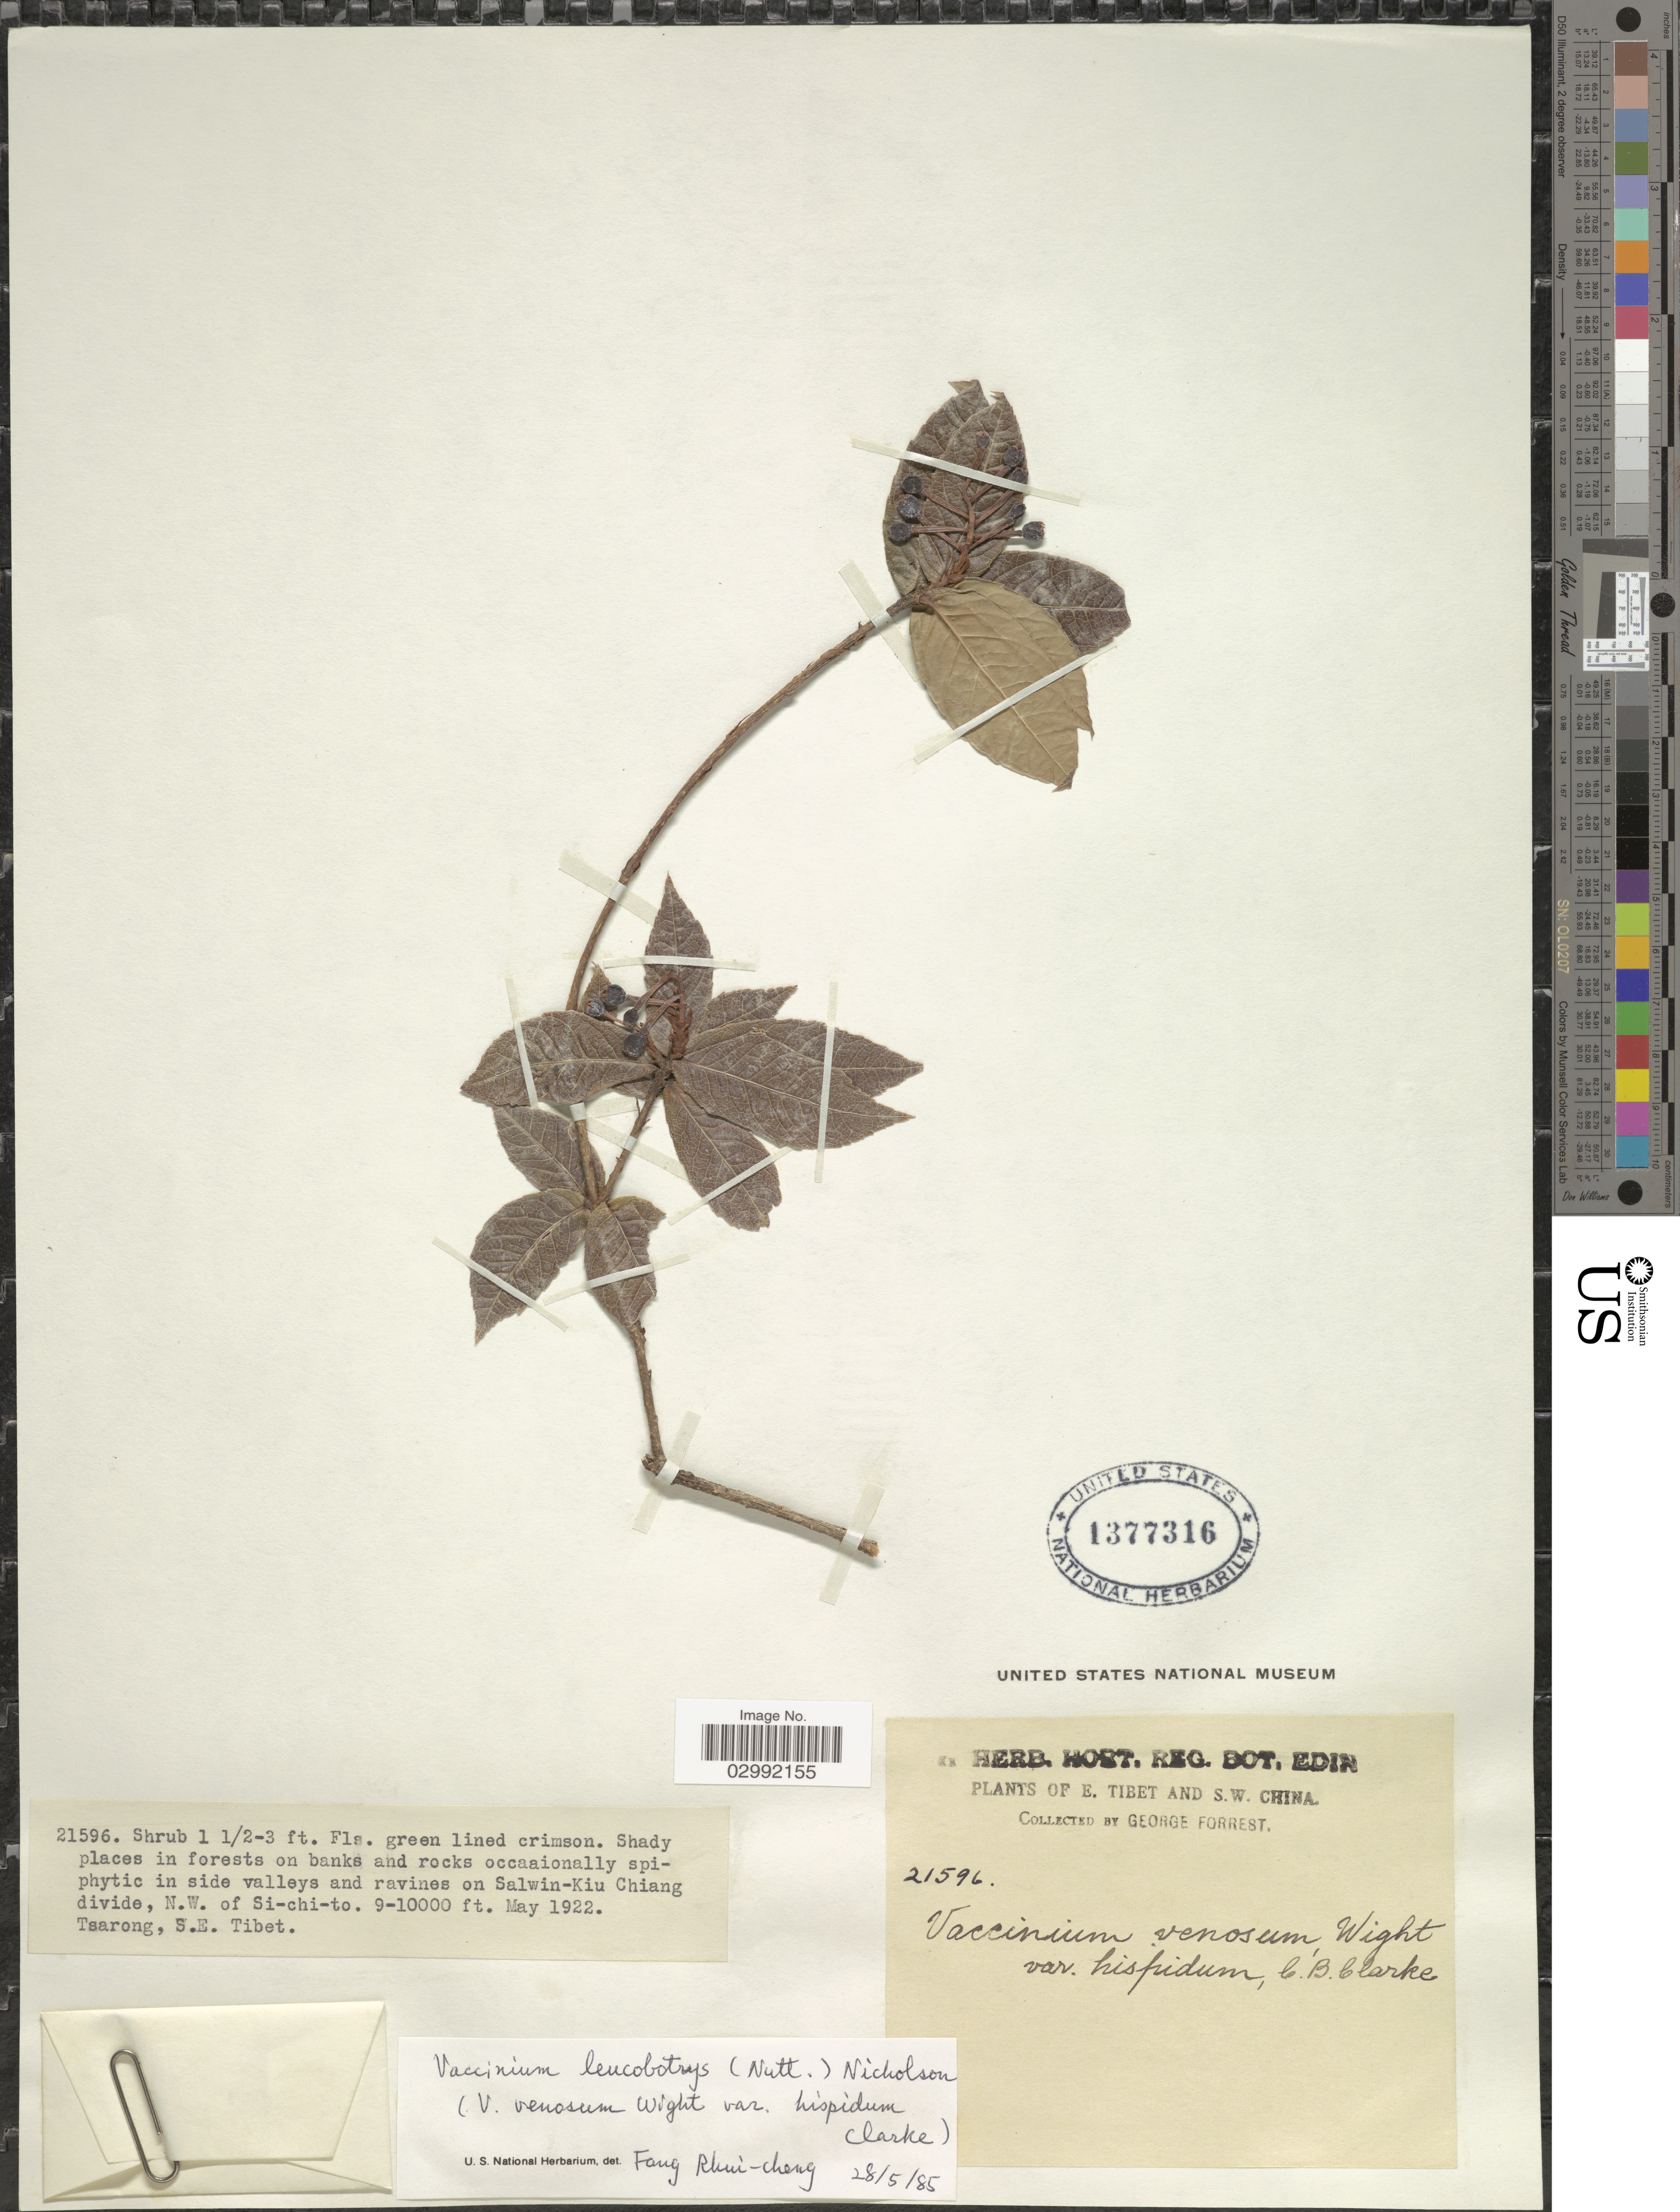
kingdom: Plantae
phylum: Tracheophyta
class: Magnoliopsida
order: Ericales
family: Ericaceae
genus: Vaccinium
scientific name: Vaccinium leucobotrys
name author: (Nutt.) G. Nicholson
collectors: G. Forrest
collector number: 21596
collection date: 1922-05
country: China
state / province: Xizang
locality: In side valleys and ravines on Salwin-Kiu Chiang divide, N.W. of Si-chi-to. Tsarong. S. E. Tibet.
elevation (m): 2743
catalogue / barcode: US 1377316